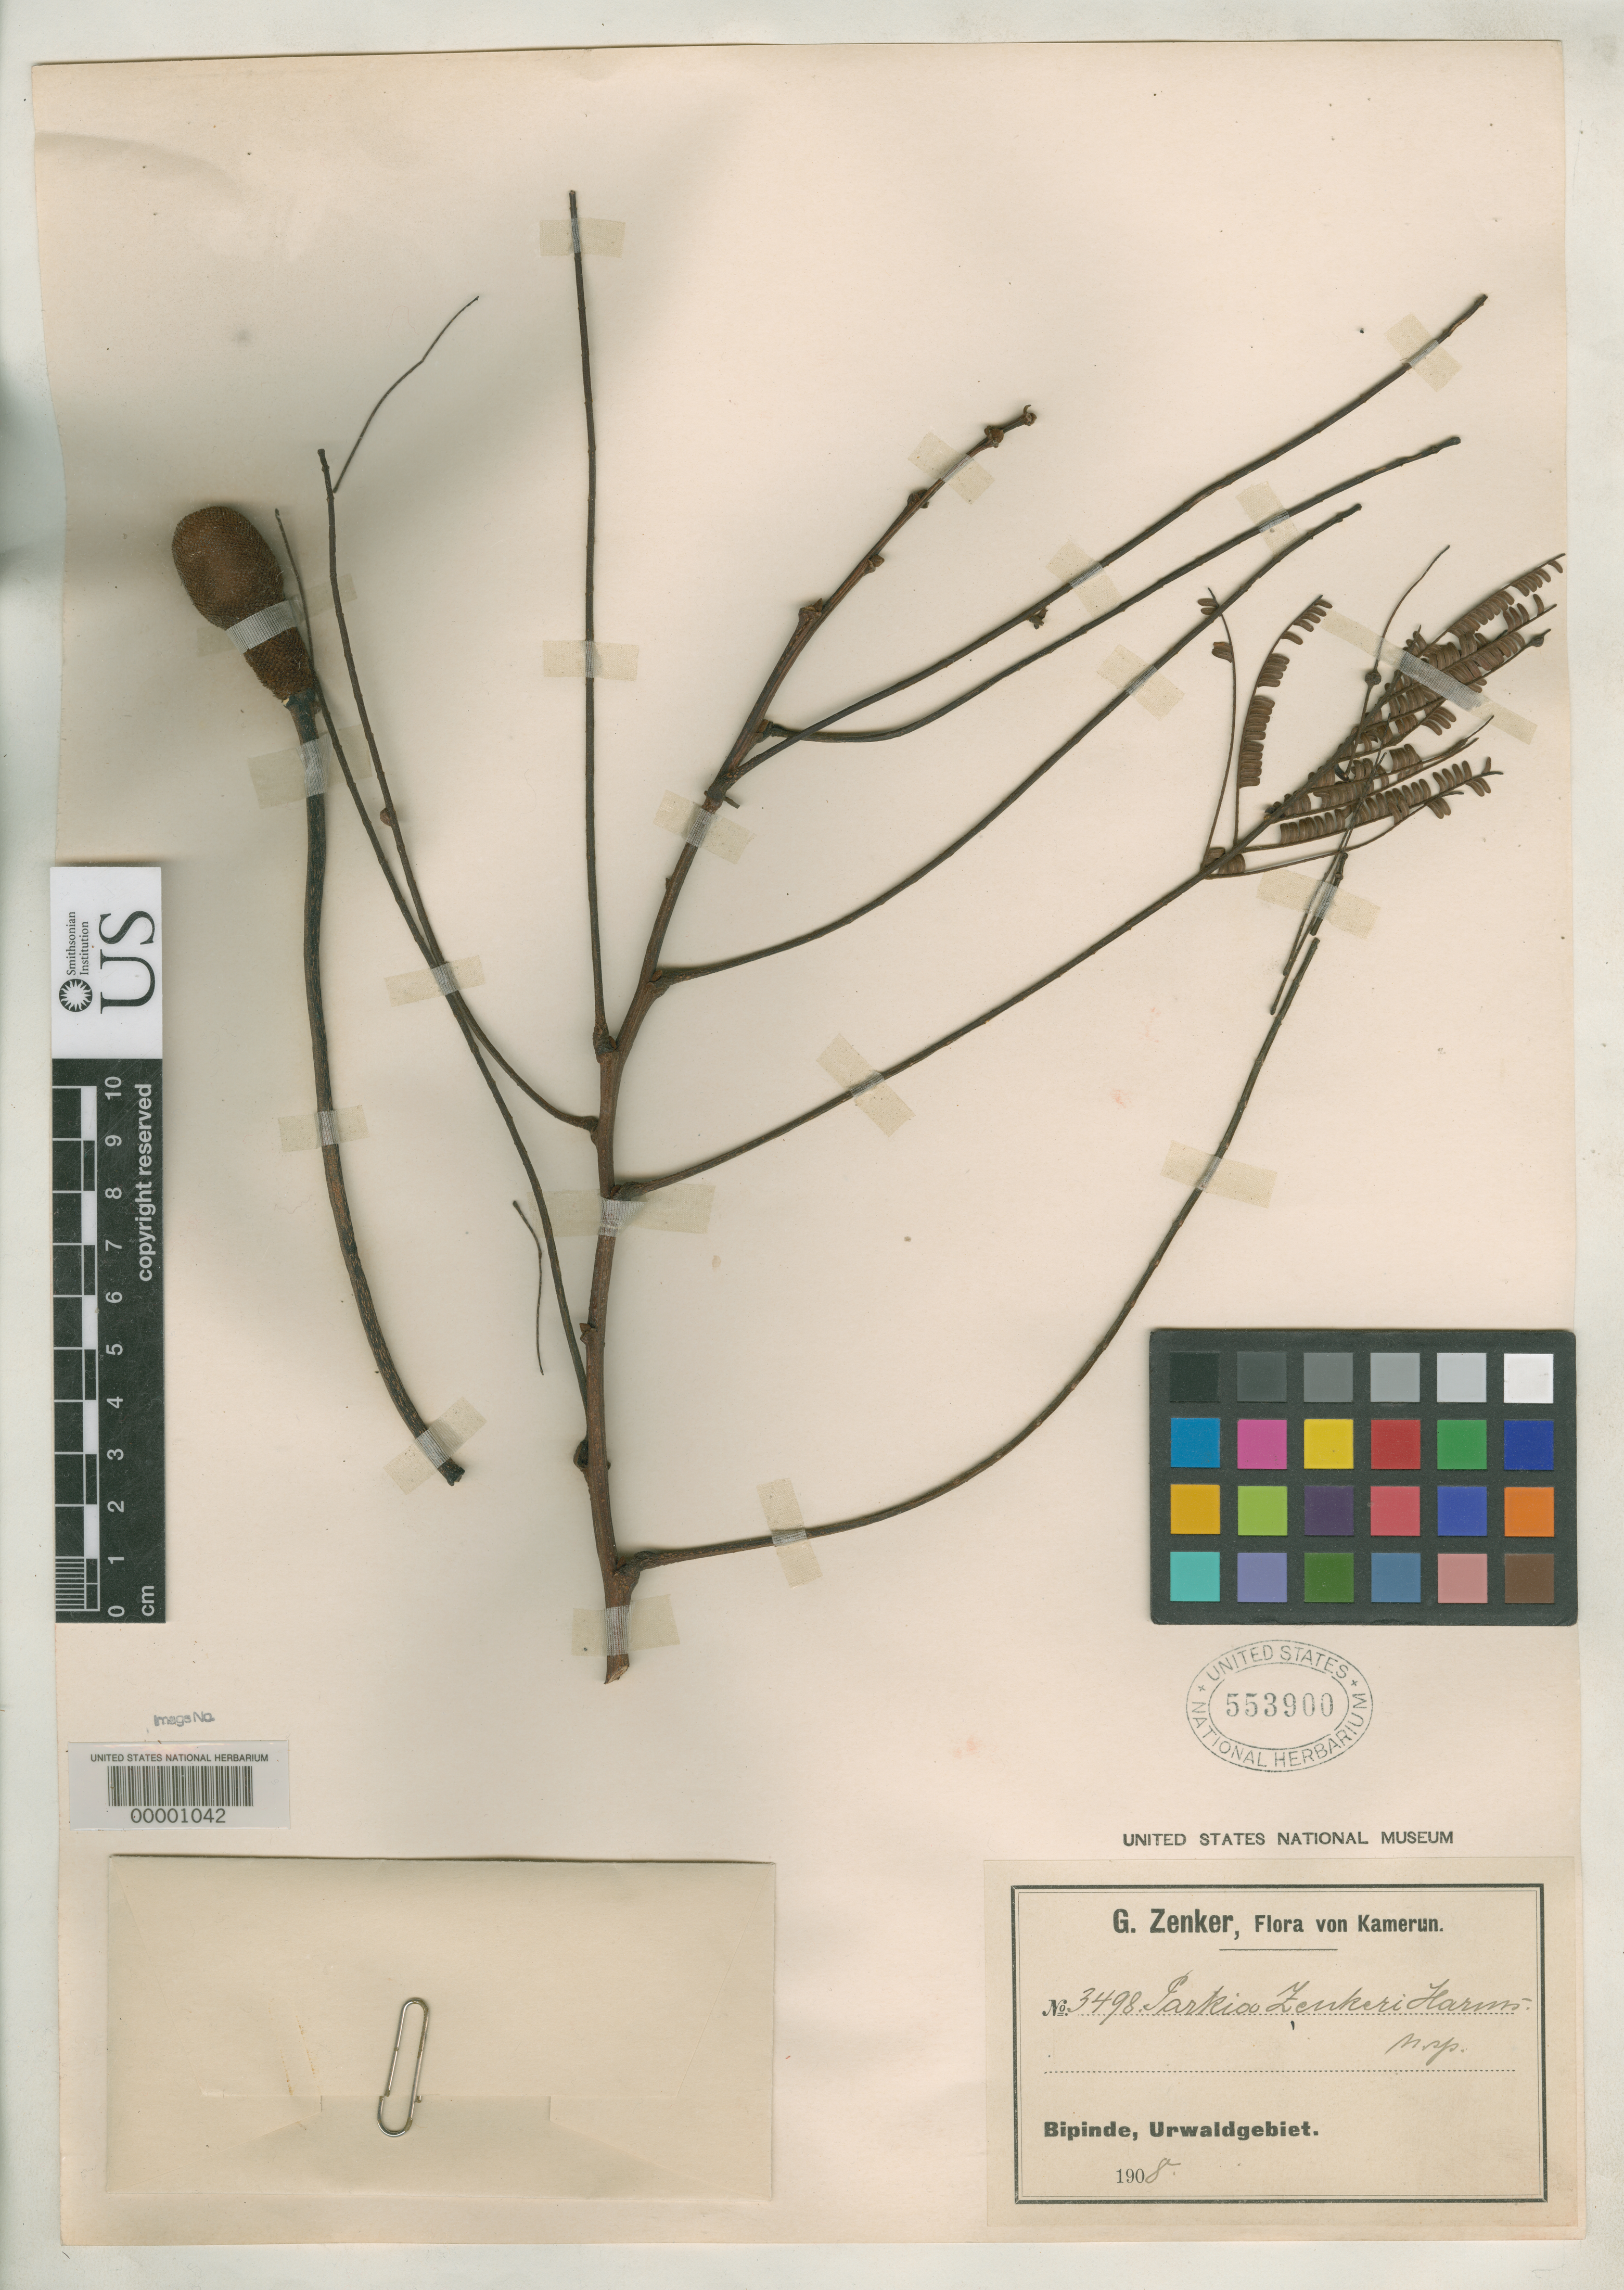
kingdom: Plantae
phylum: Tracheophyta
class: Magnoliopsida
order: Fabales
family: Fabaceae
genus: Parkia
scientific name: Parkia zenkeri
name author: Harms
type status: Type Fragment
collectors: G. A. Zenker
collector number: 3498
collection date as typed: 1908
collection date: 1908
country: Cameroon / Nigeria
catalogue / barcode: US 553900